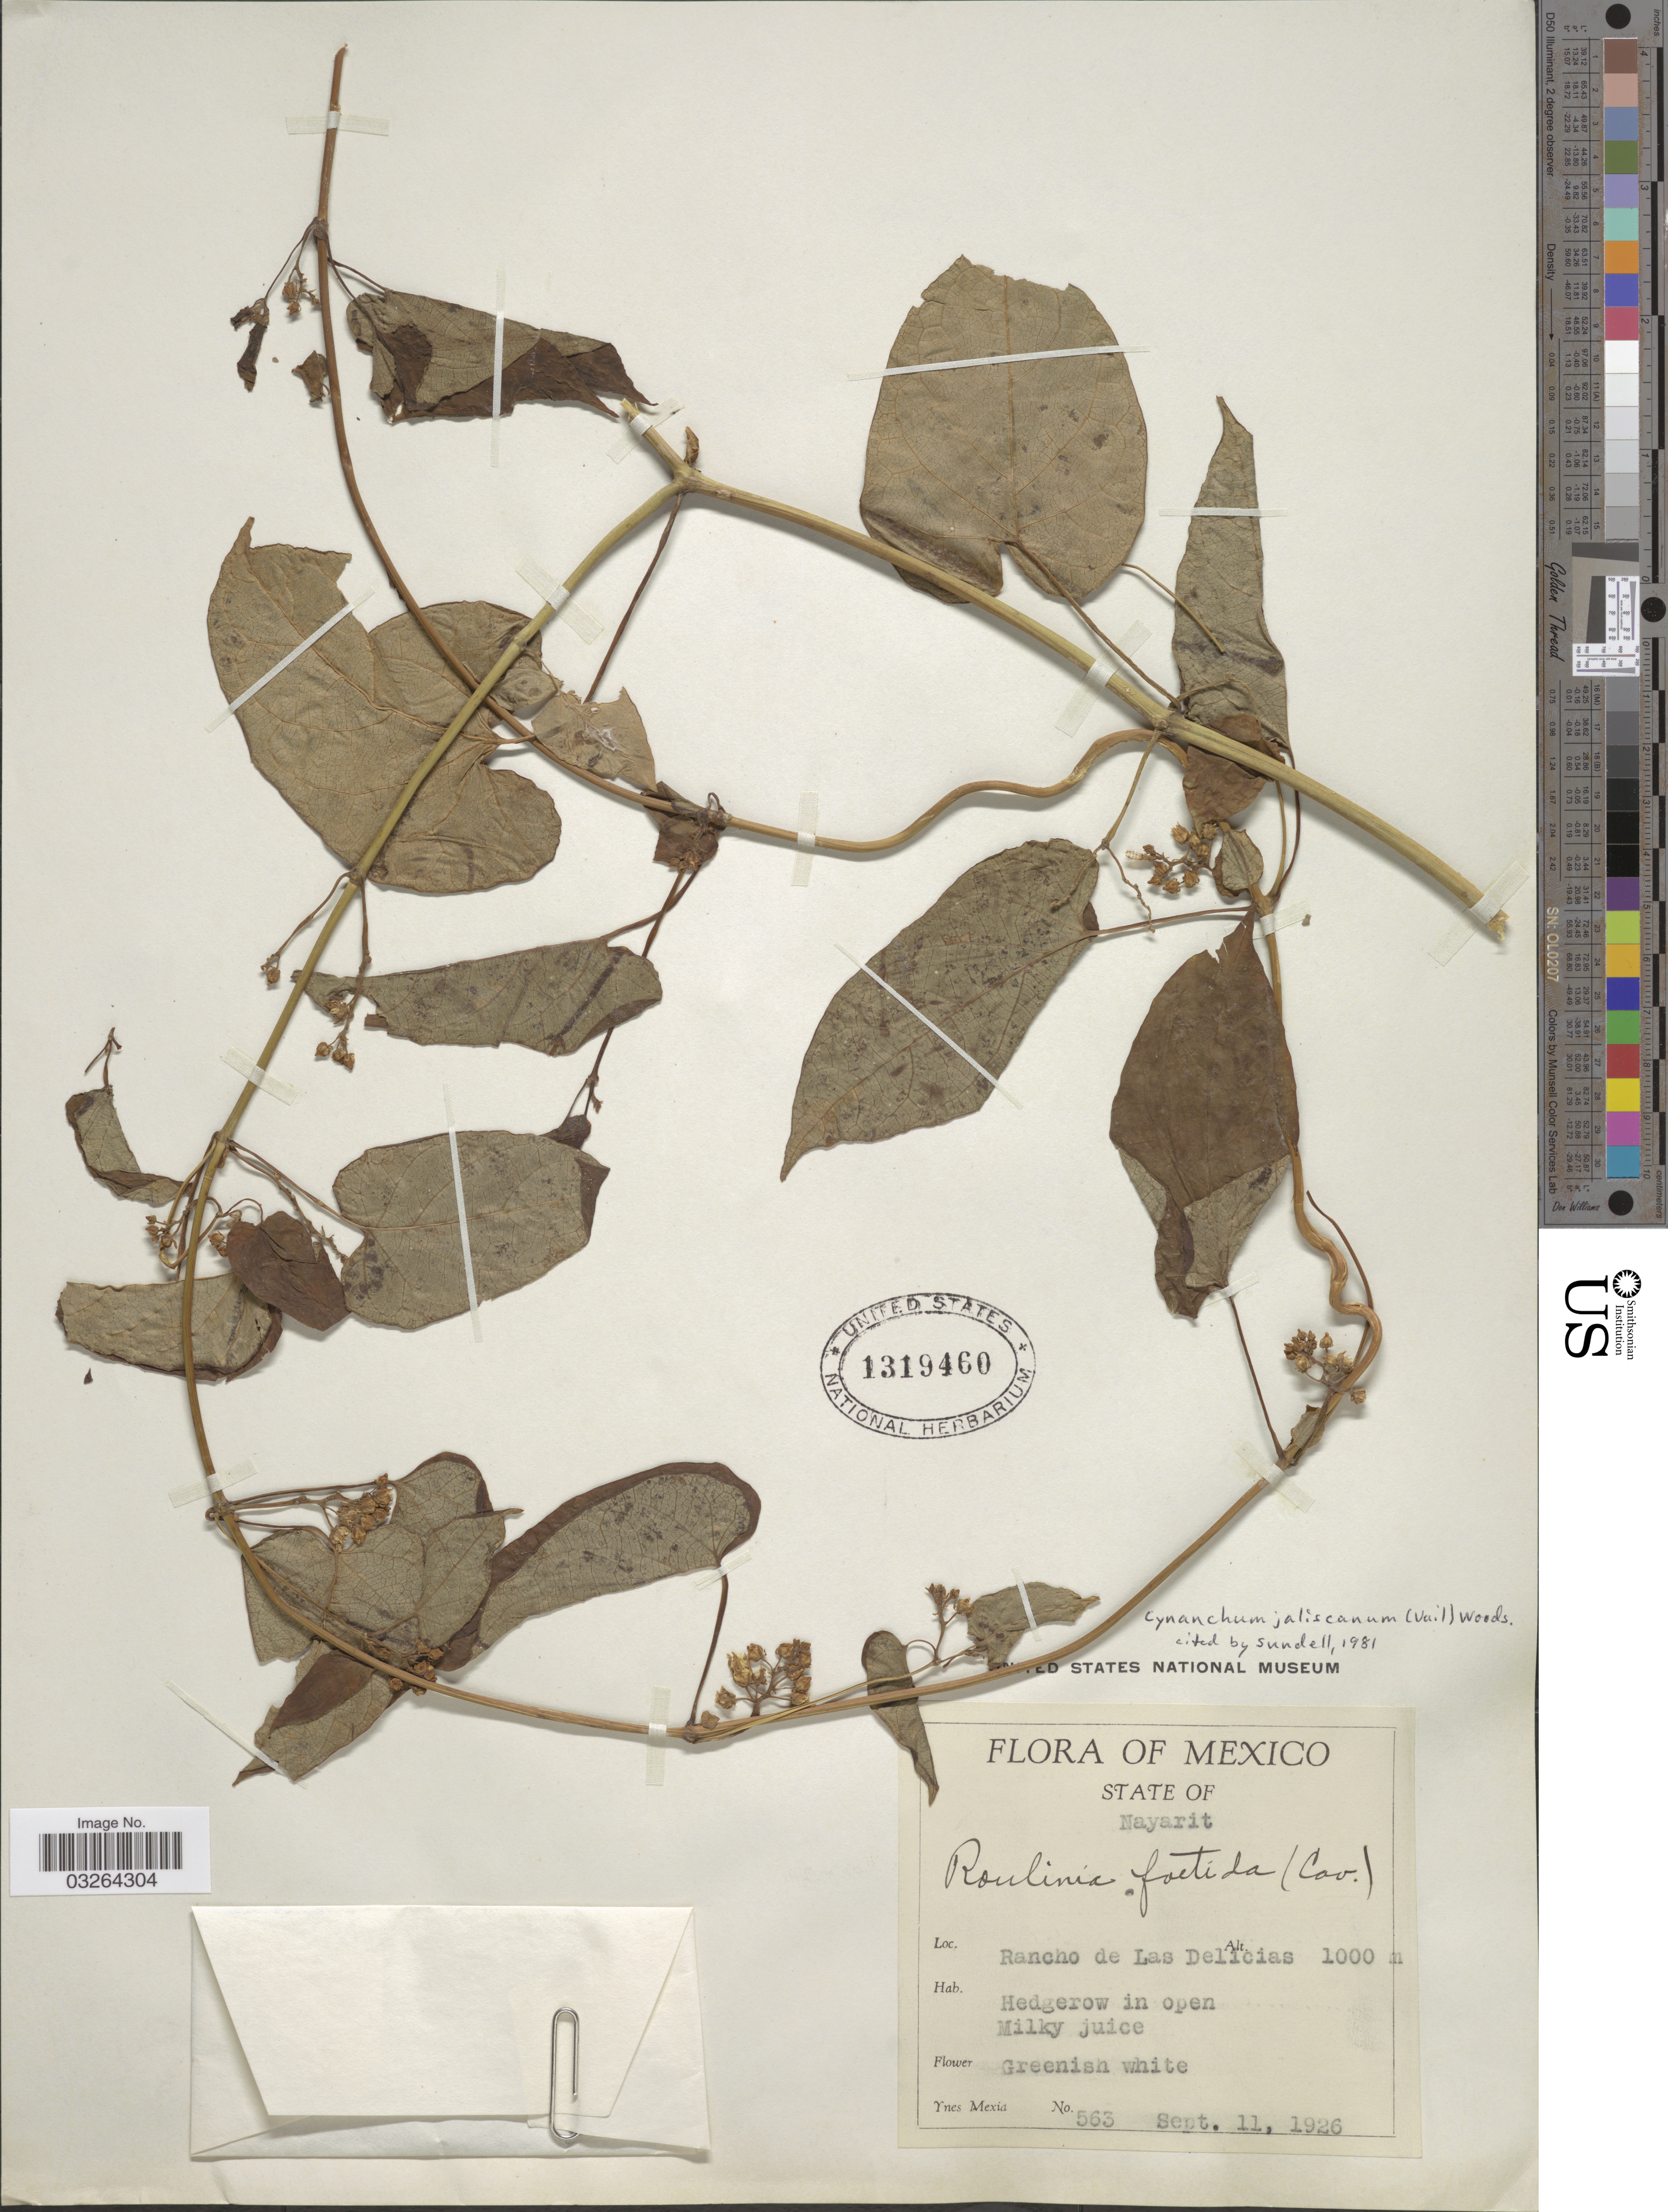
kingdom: Plantae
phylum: Tracheophyta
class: Magnoliopsida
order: Gentianales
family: Apocynaceae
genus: Cynanchum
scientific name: Cynanchum jaliscanum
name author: (Vail) Woodson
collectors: Y. Mexia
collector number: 563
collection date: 1926-09-11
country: Mexico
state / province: Nayarit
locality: Rancho de Las Delicias.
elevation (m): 1000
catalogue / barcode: US 1319460